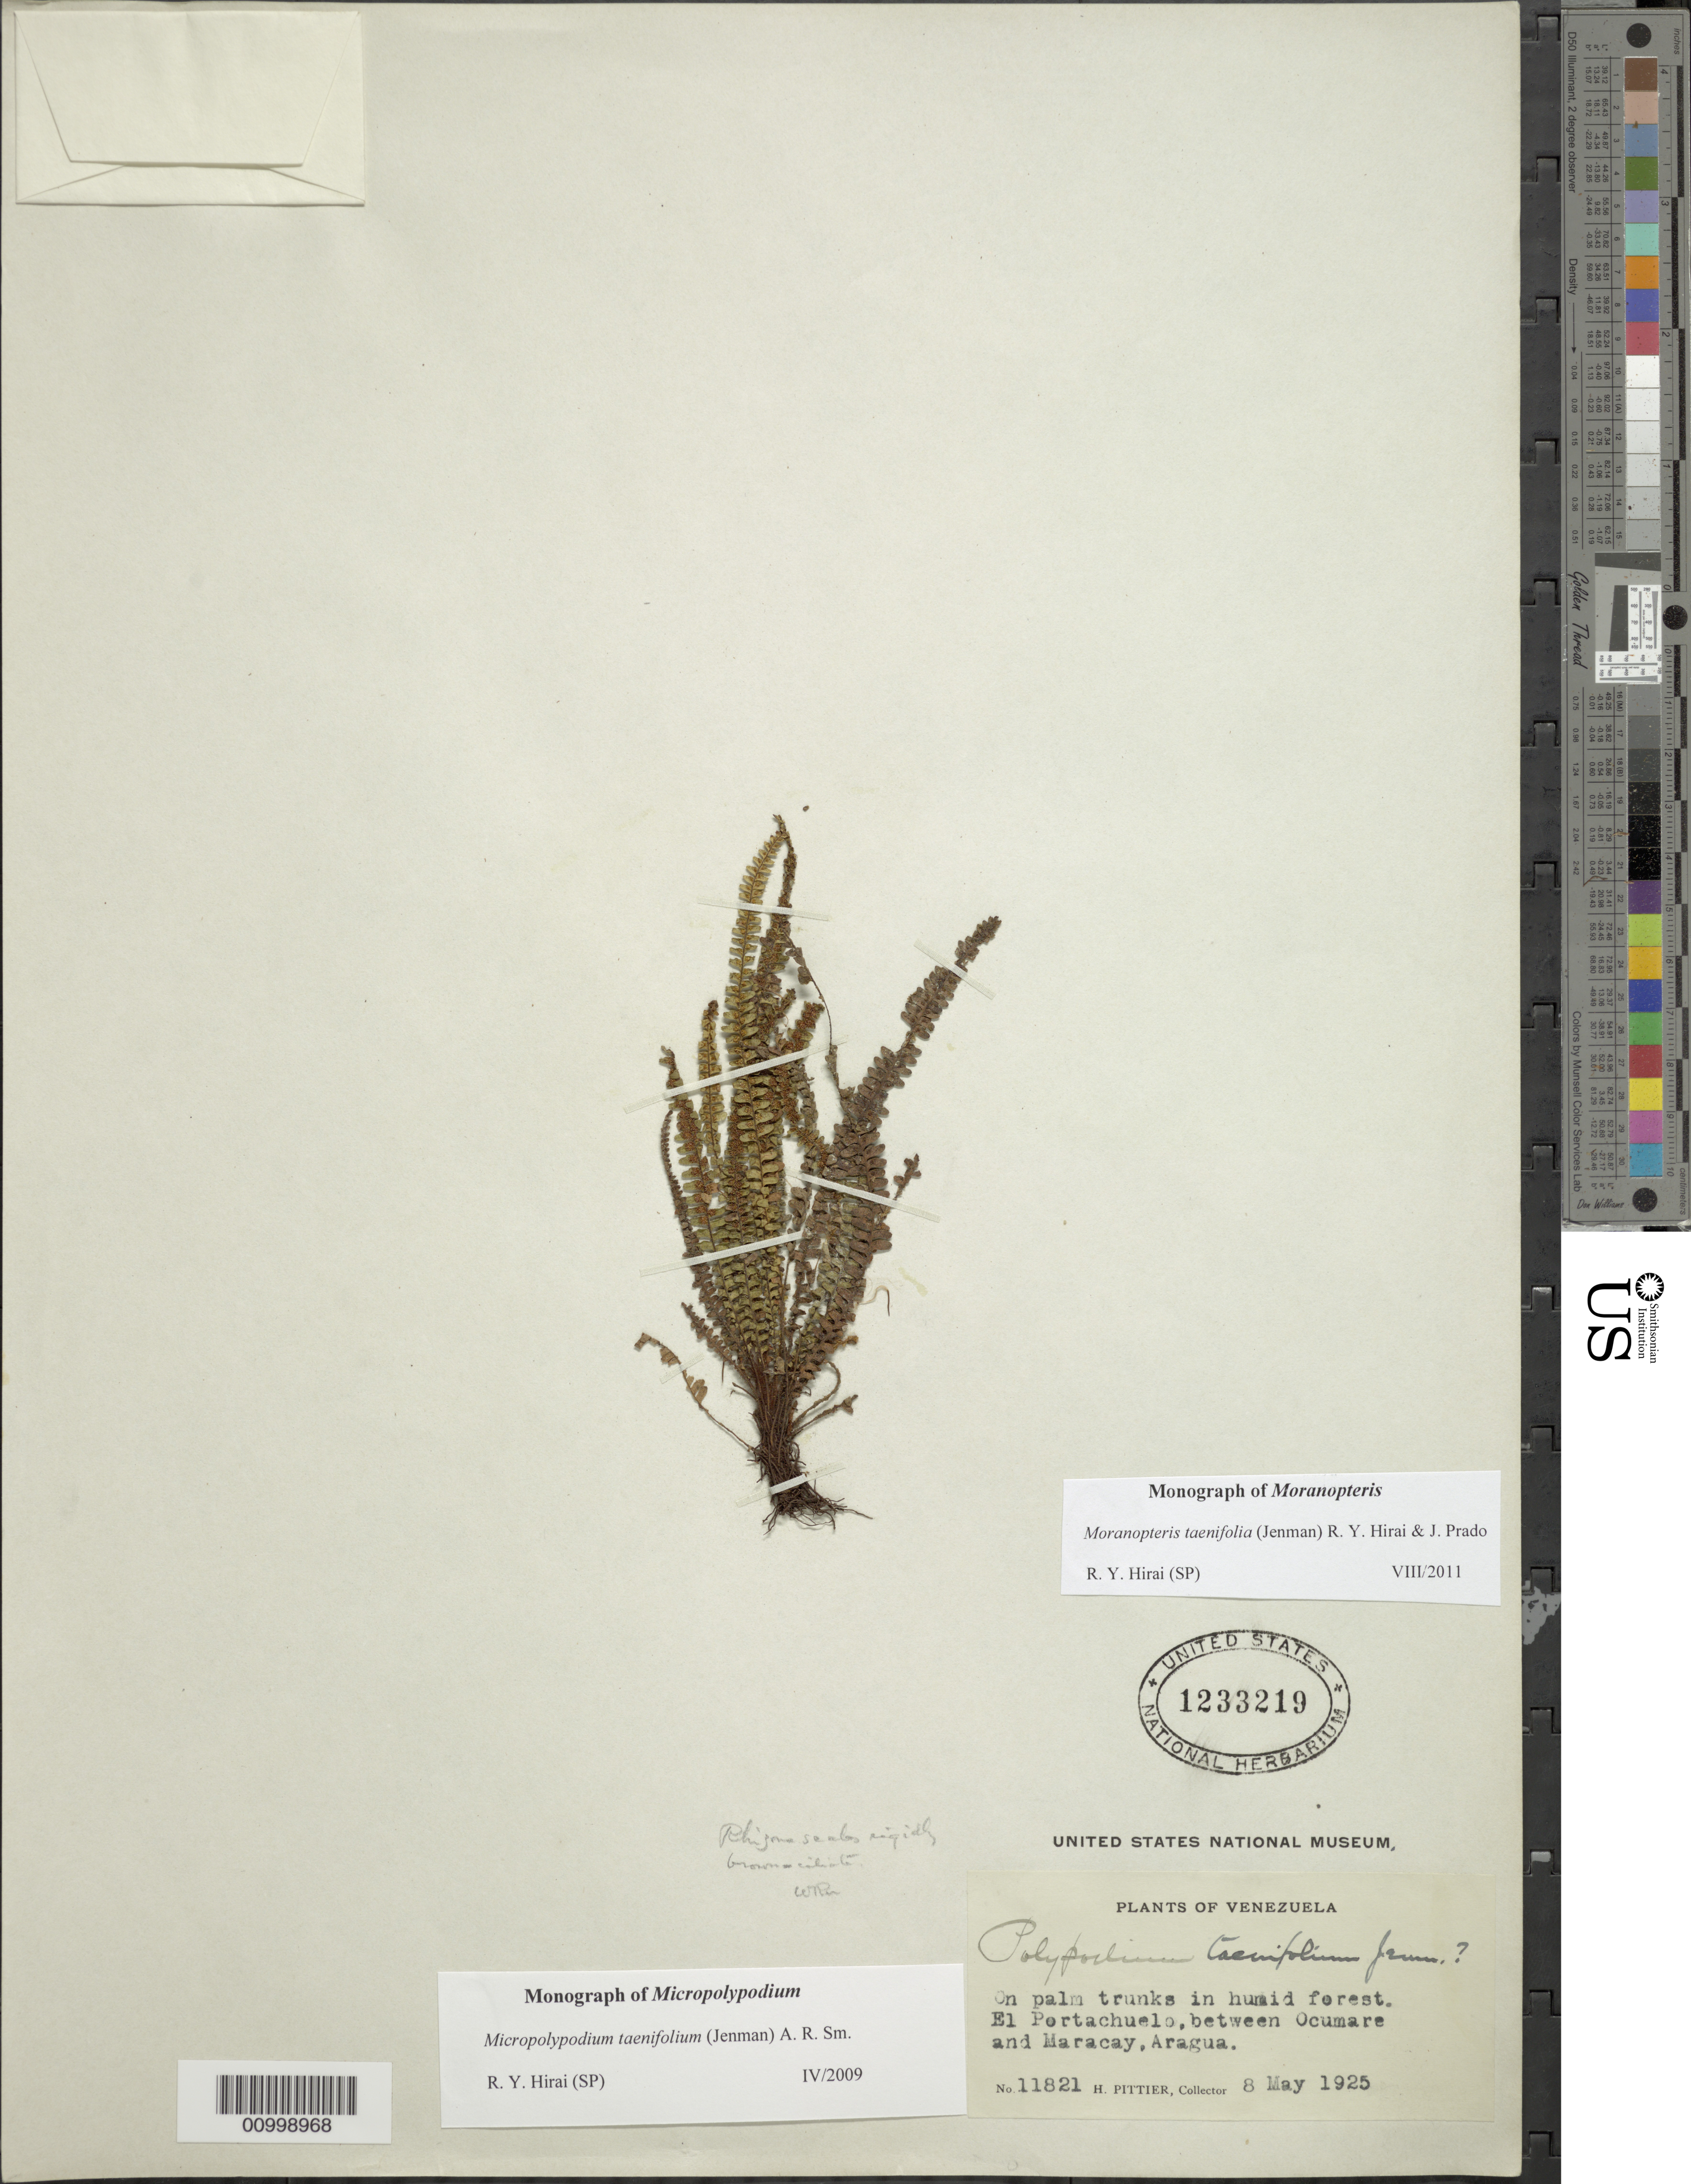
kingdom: Plantae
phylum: Tracheophyta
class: Polypodiopsida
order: Polypodiales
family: Polypodiaceae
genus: Moranopteris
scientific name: Moranopteris taenifolia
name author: (Jenman) R. Y. Hirai & J. Prado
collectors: H. F. Pittier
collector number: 11821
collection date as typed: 8-May-25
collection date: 1925-05-08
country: Venezuela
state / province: Aragua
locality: El Portachuelo, between Ocumare and Maracay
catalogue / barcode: US 1233219